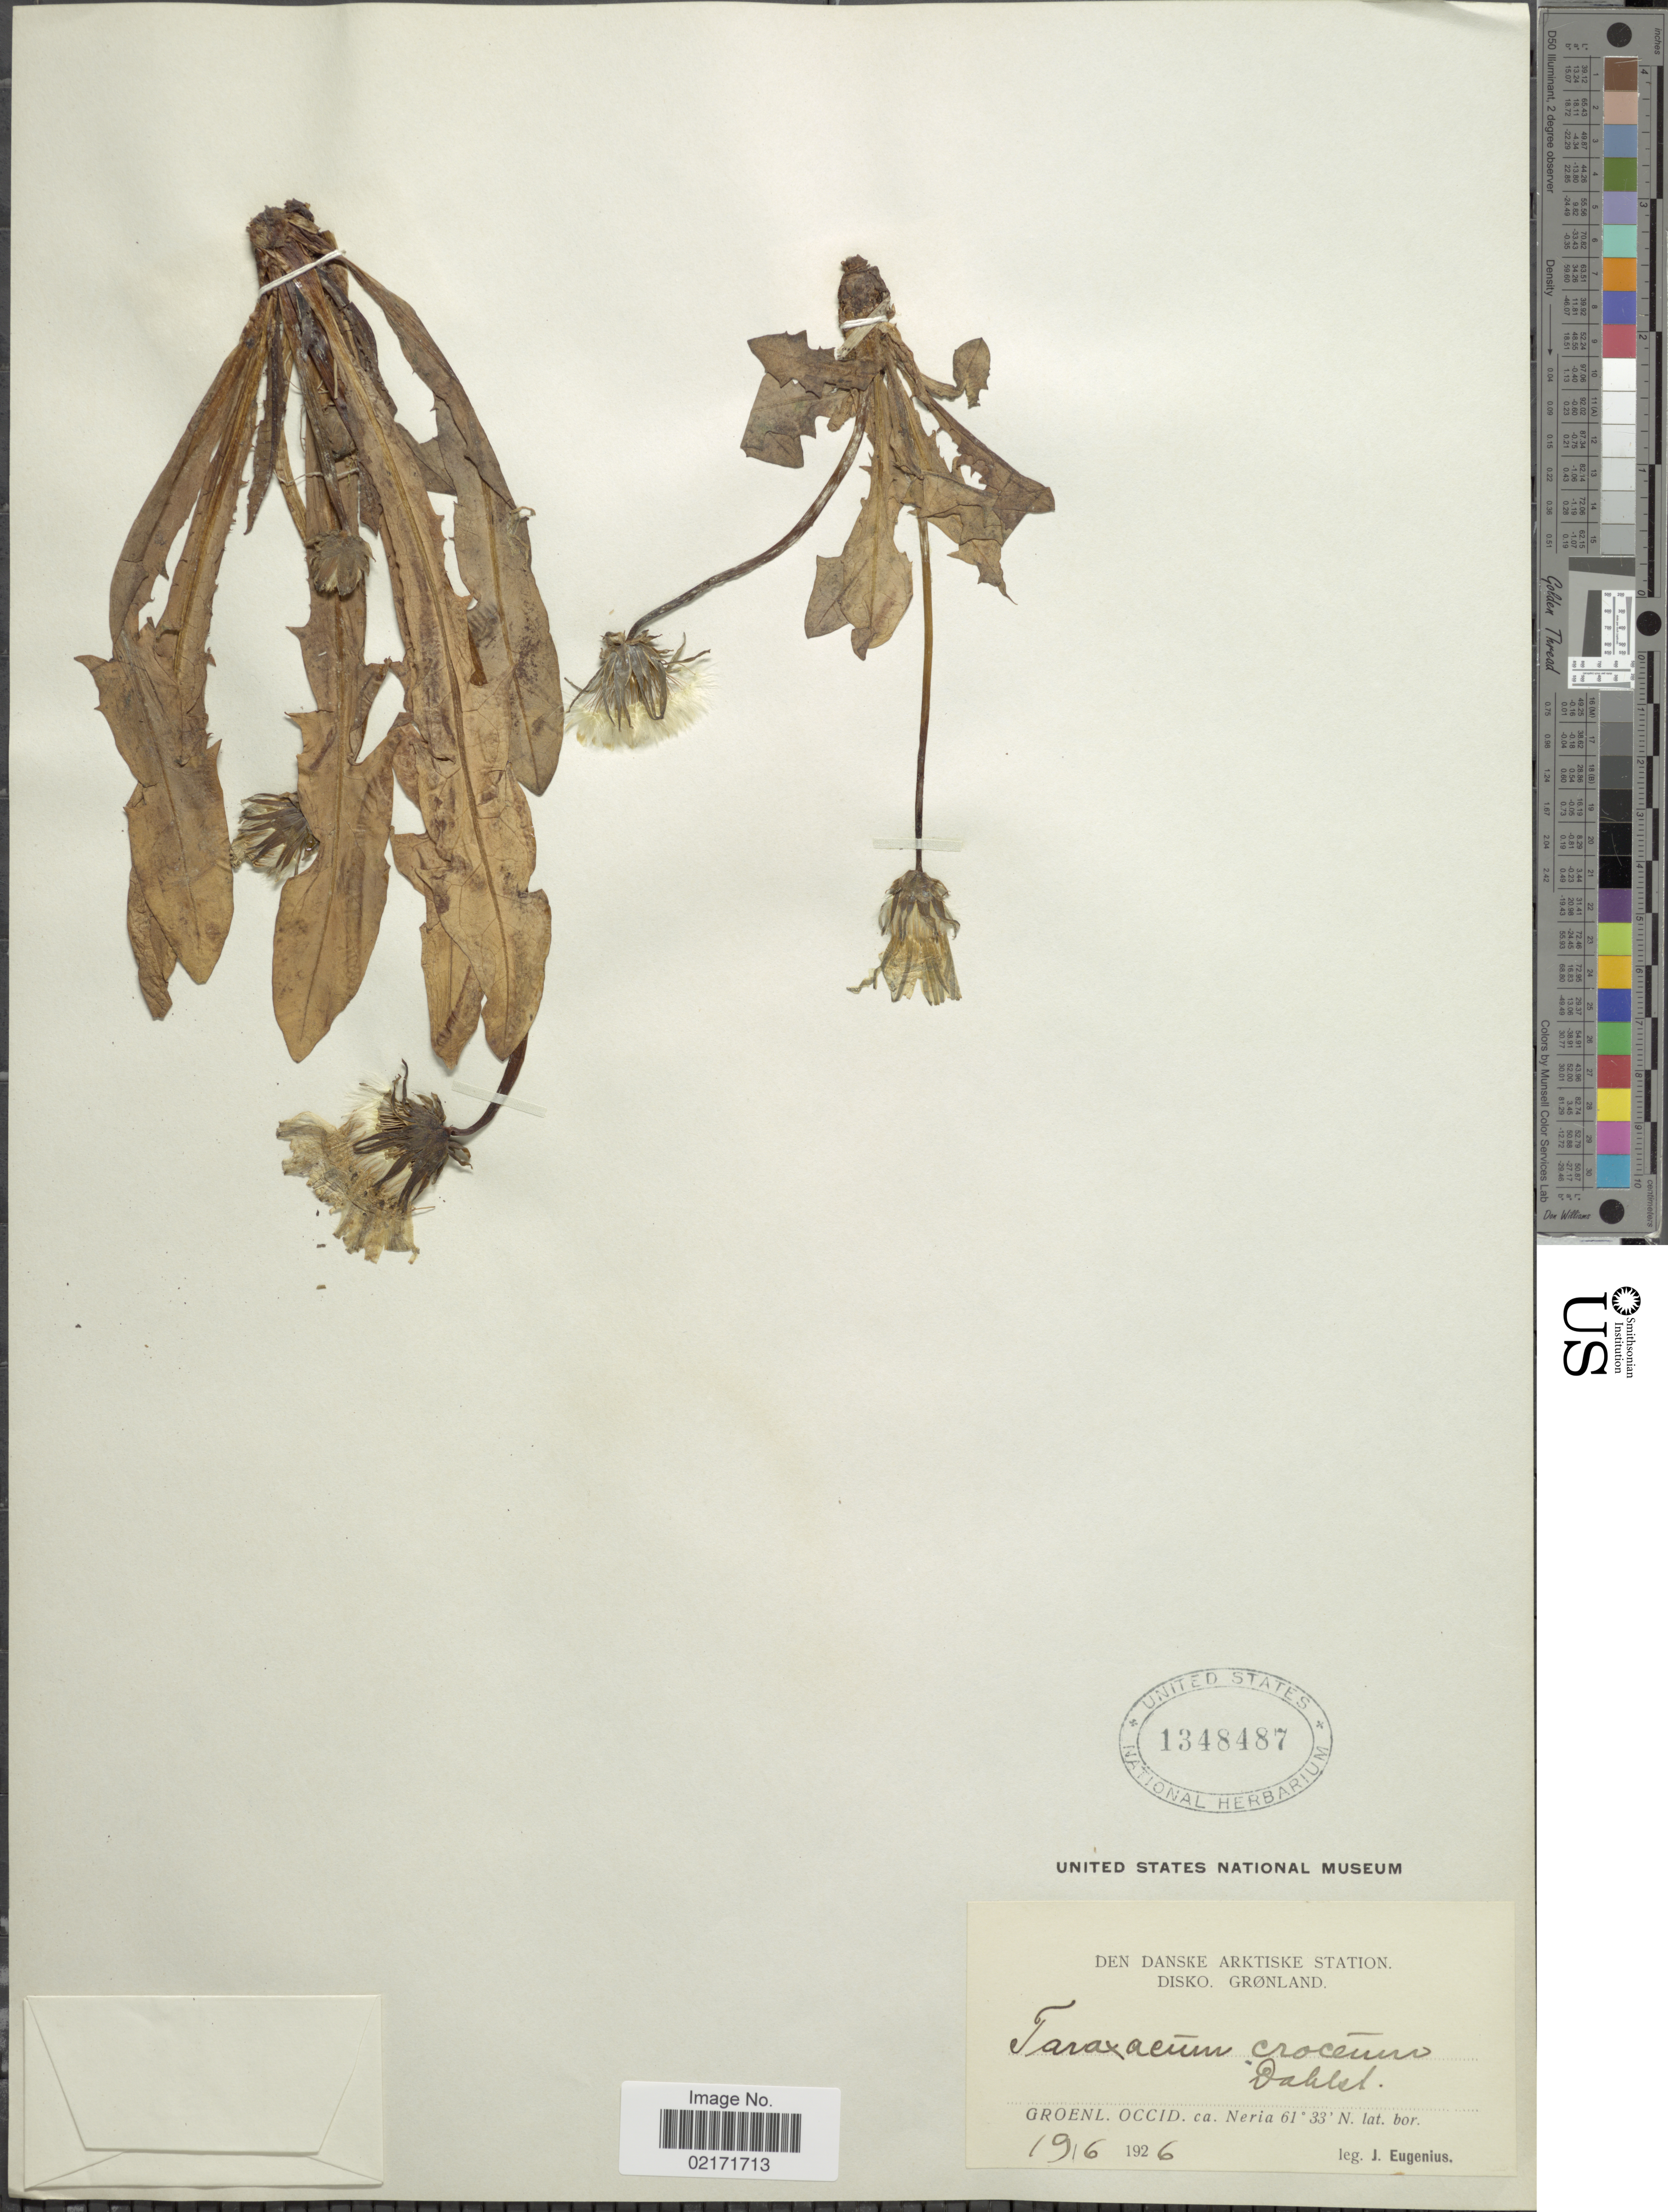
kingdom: Plantae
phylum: Tracheophyta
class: Magnoliopsida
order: Asterales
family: Asteraceae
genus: Taraxacum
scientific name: Taraxacum croceum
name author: Dahlst.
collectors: J. Eugenius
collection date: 1926-06-19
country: Greenland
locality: Den Danske Arktiske Station. Disko, Grønland. Groenl. Occid. ca. Neria.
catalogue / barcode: US 1348487